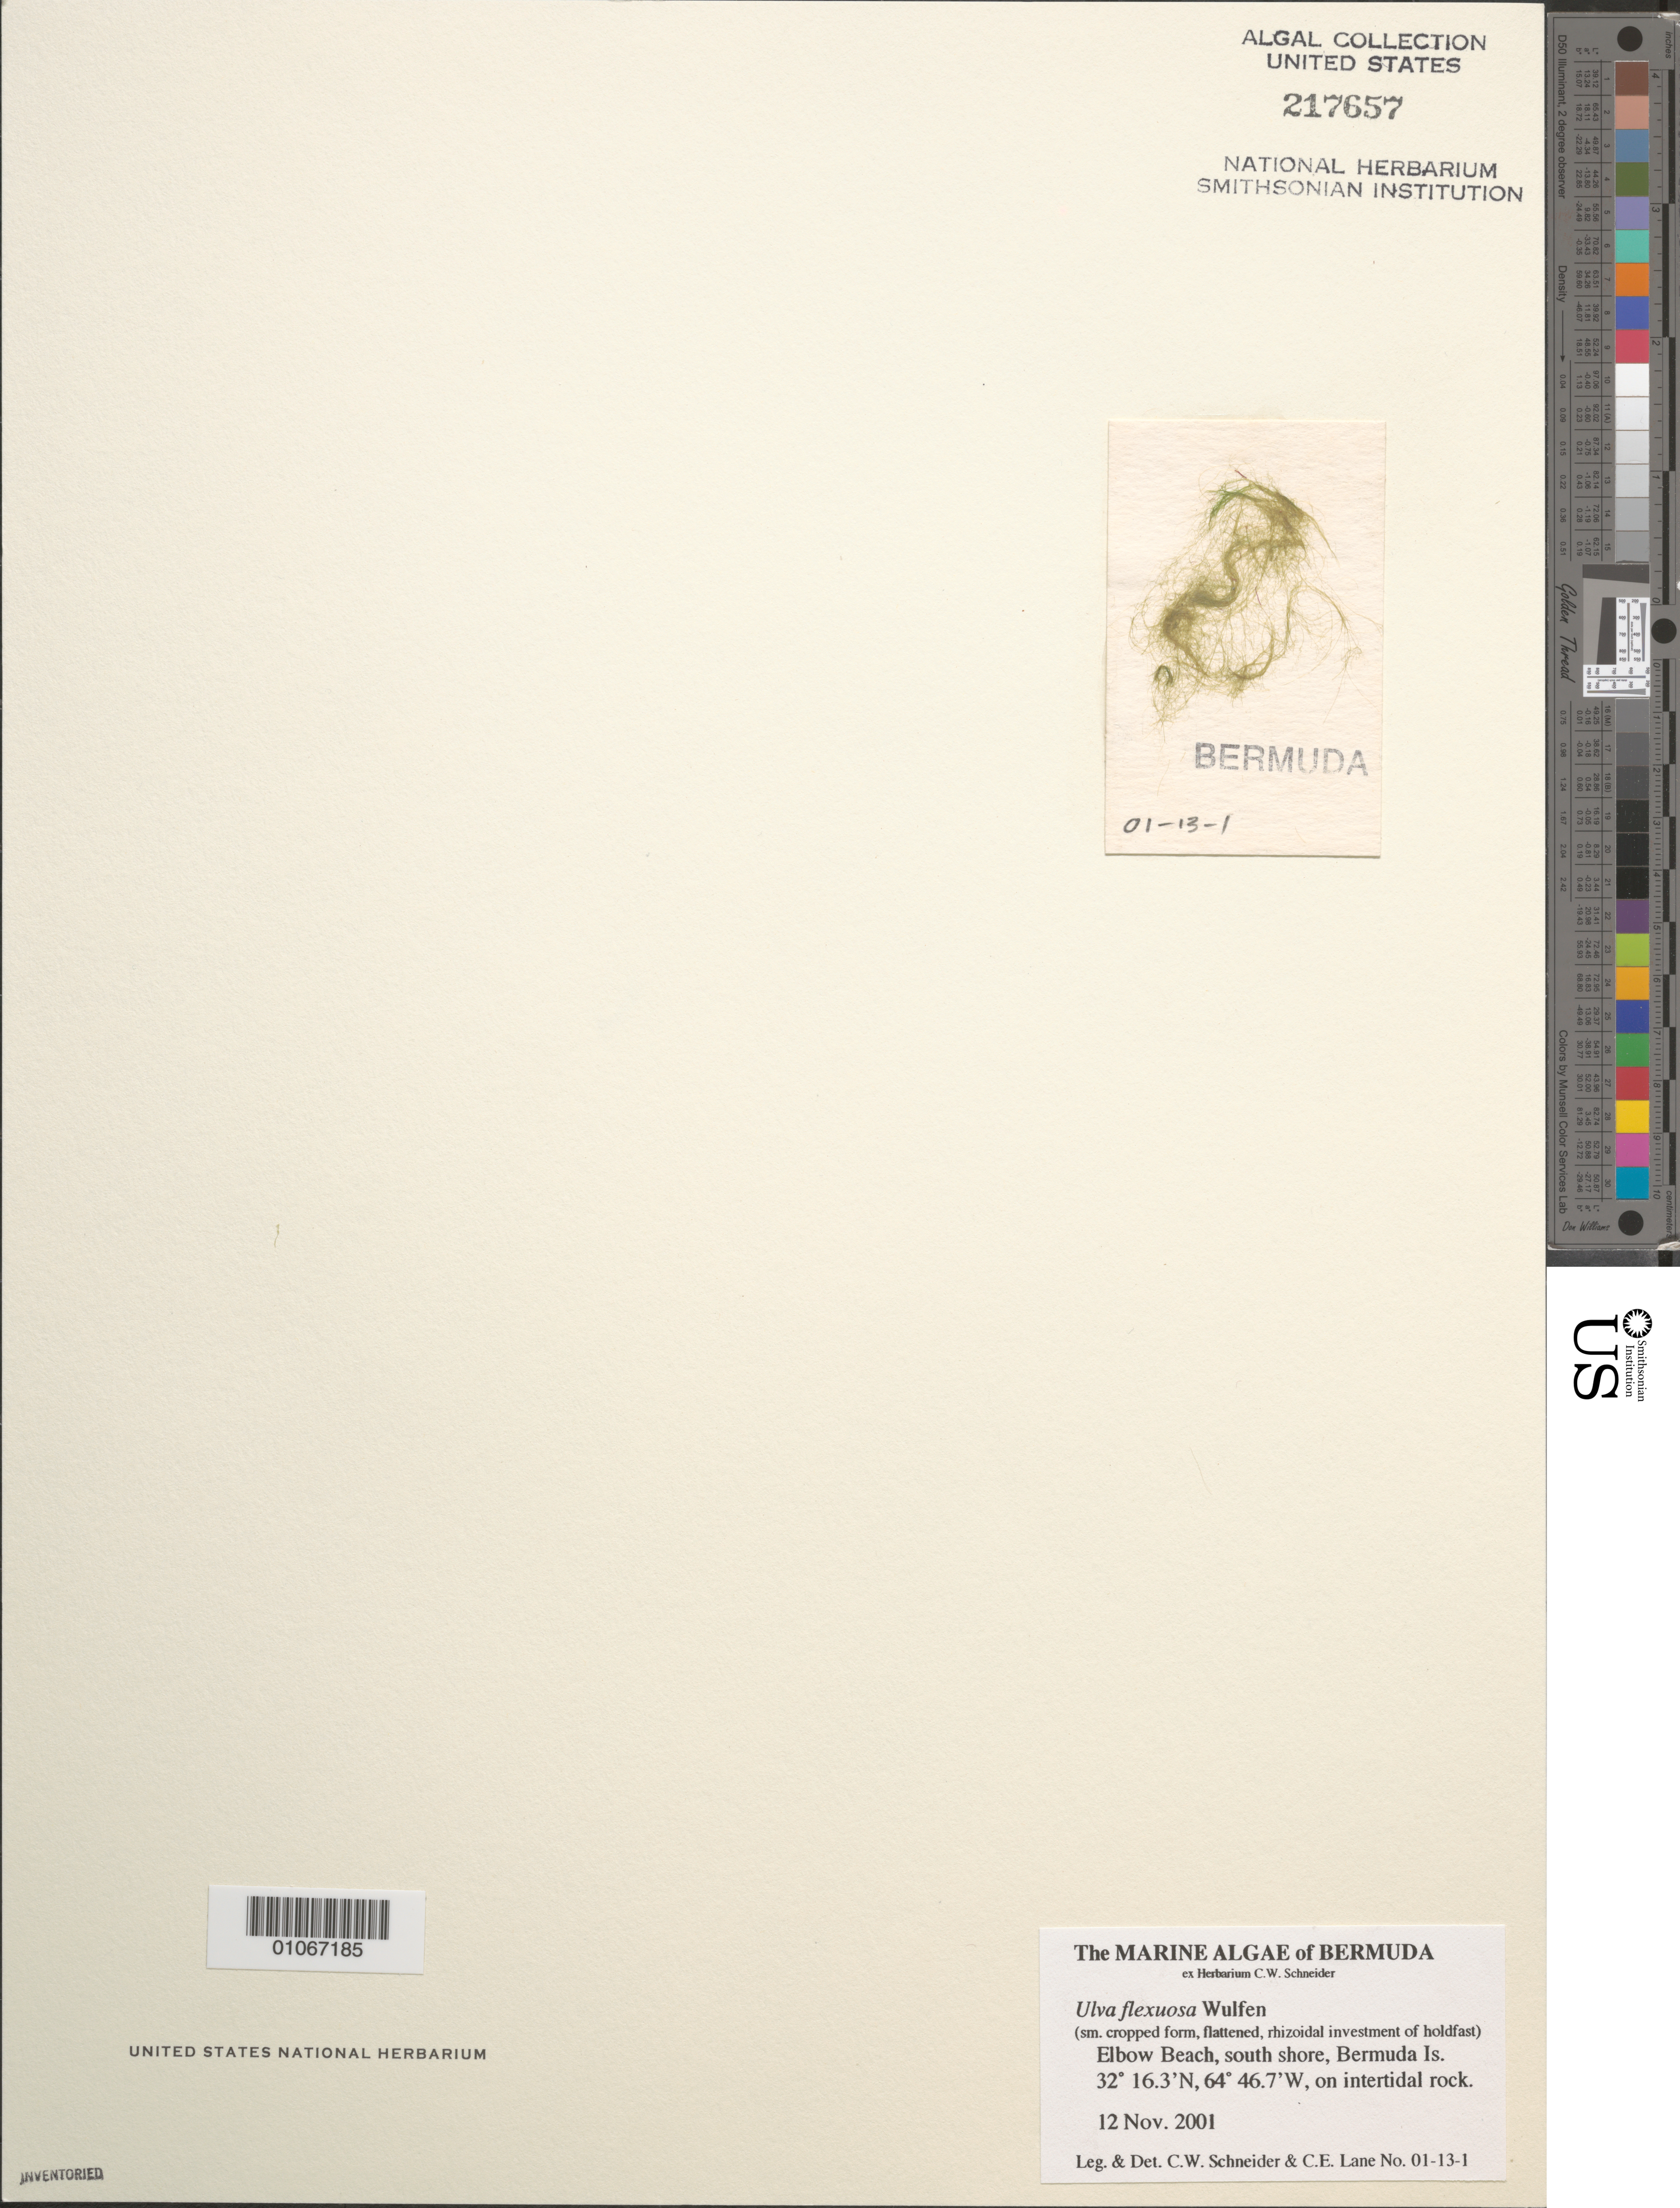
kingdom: Plantae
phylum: Chlorophyta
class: Ulvophyceae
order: Ulvales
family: Ulvaceae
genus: Ulva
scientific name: Ulva flexuosa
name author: Wulfen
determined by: Schneider, C. W.; Lane, C. E.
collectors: C. W. Schneider & C. E. Lane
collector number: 01-13-1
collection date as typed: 12 Nov 2001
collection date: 2001-11-12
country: Bermuda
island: Bermuda Island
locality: Elbow Beach, south shore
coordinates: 32 16.3'N, 64 46.7'W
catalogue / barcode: US 217657